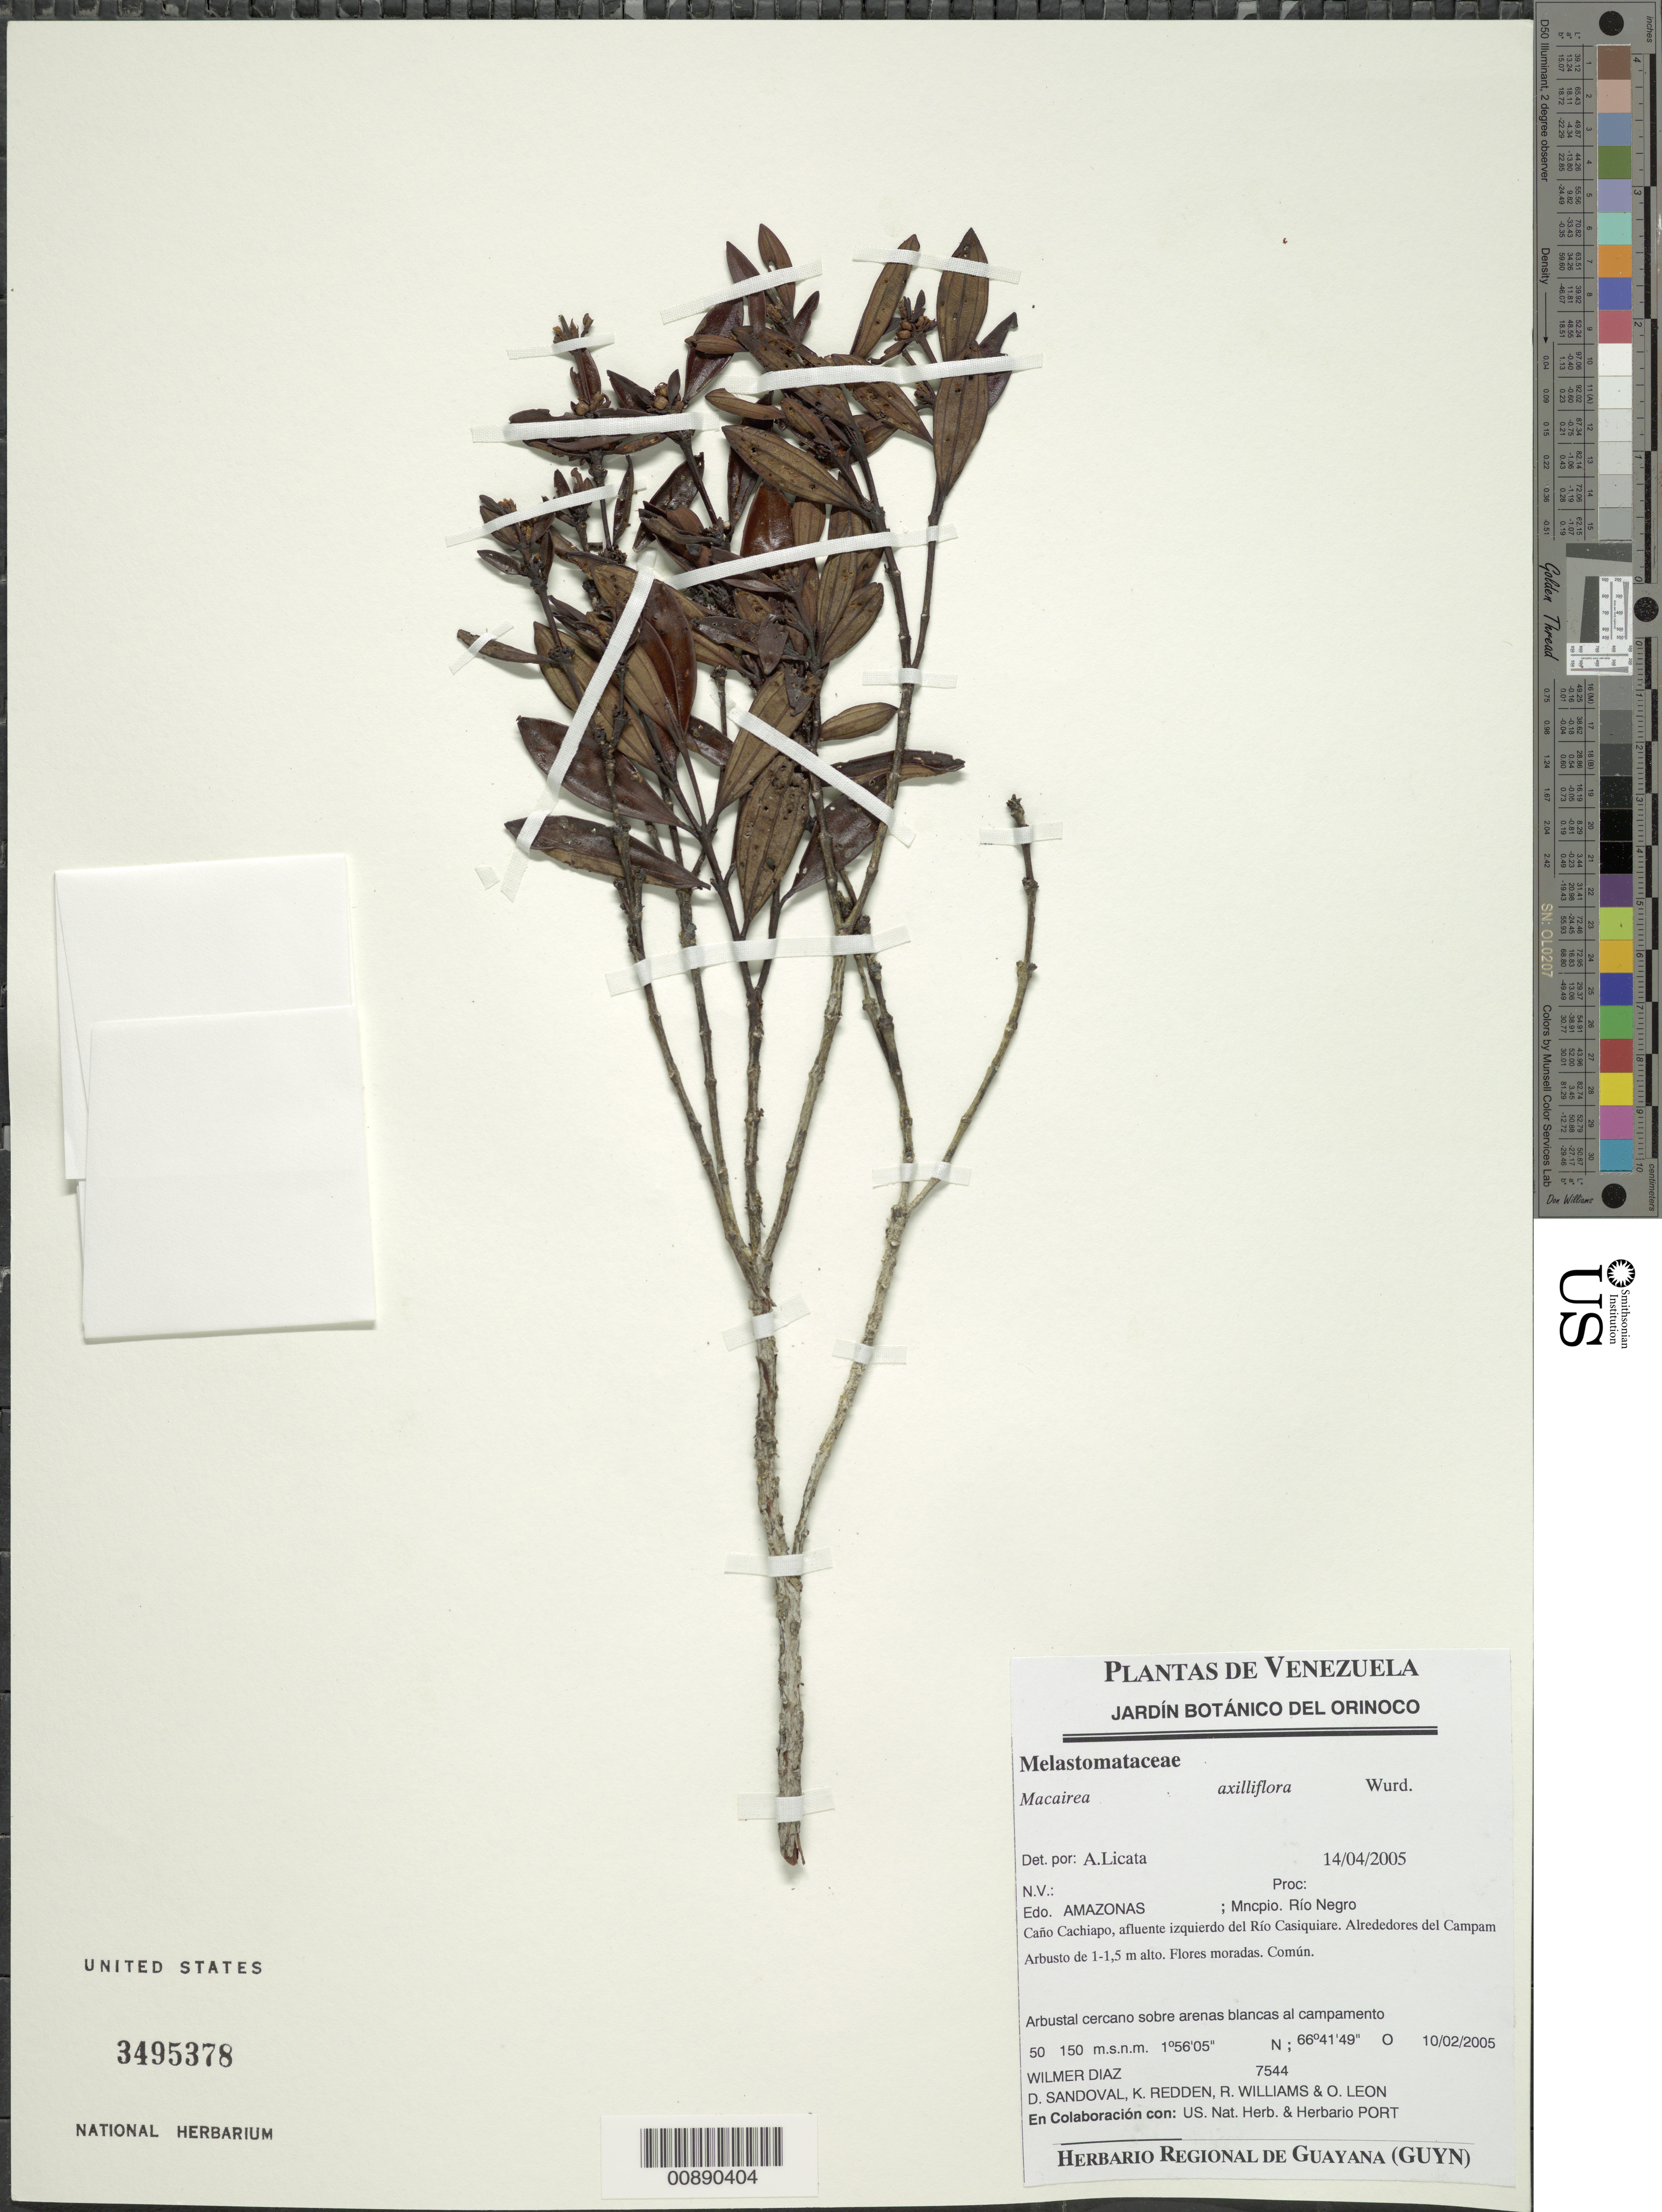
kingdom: Plantae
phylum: Tracheophyta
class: Magnoliopsida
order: Myrtales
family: Melastomataceae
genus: Macairea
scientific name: Macairea axilliflora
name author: Wurdack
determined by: Licata, A., (PORT), Univ. Nac. Exp. de los Llanos Ezequiel Zamora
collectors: W. Díaz P., D. Sandoval, K. M. Redden, R. Williams & O. León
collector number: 7544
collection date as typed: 10-Feb-05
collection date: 2005-02-10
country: Venezuela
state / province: Amazonas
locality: Mun. Río Negro, Caño Cachiapo, afluente del Río Casiquaire, alrededores del Campamento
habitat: Arbustal cercano sobre arenas blancas el campamento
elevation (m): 50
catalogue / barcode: US 3495378